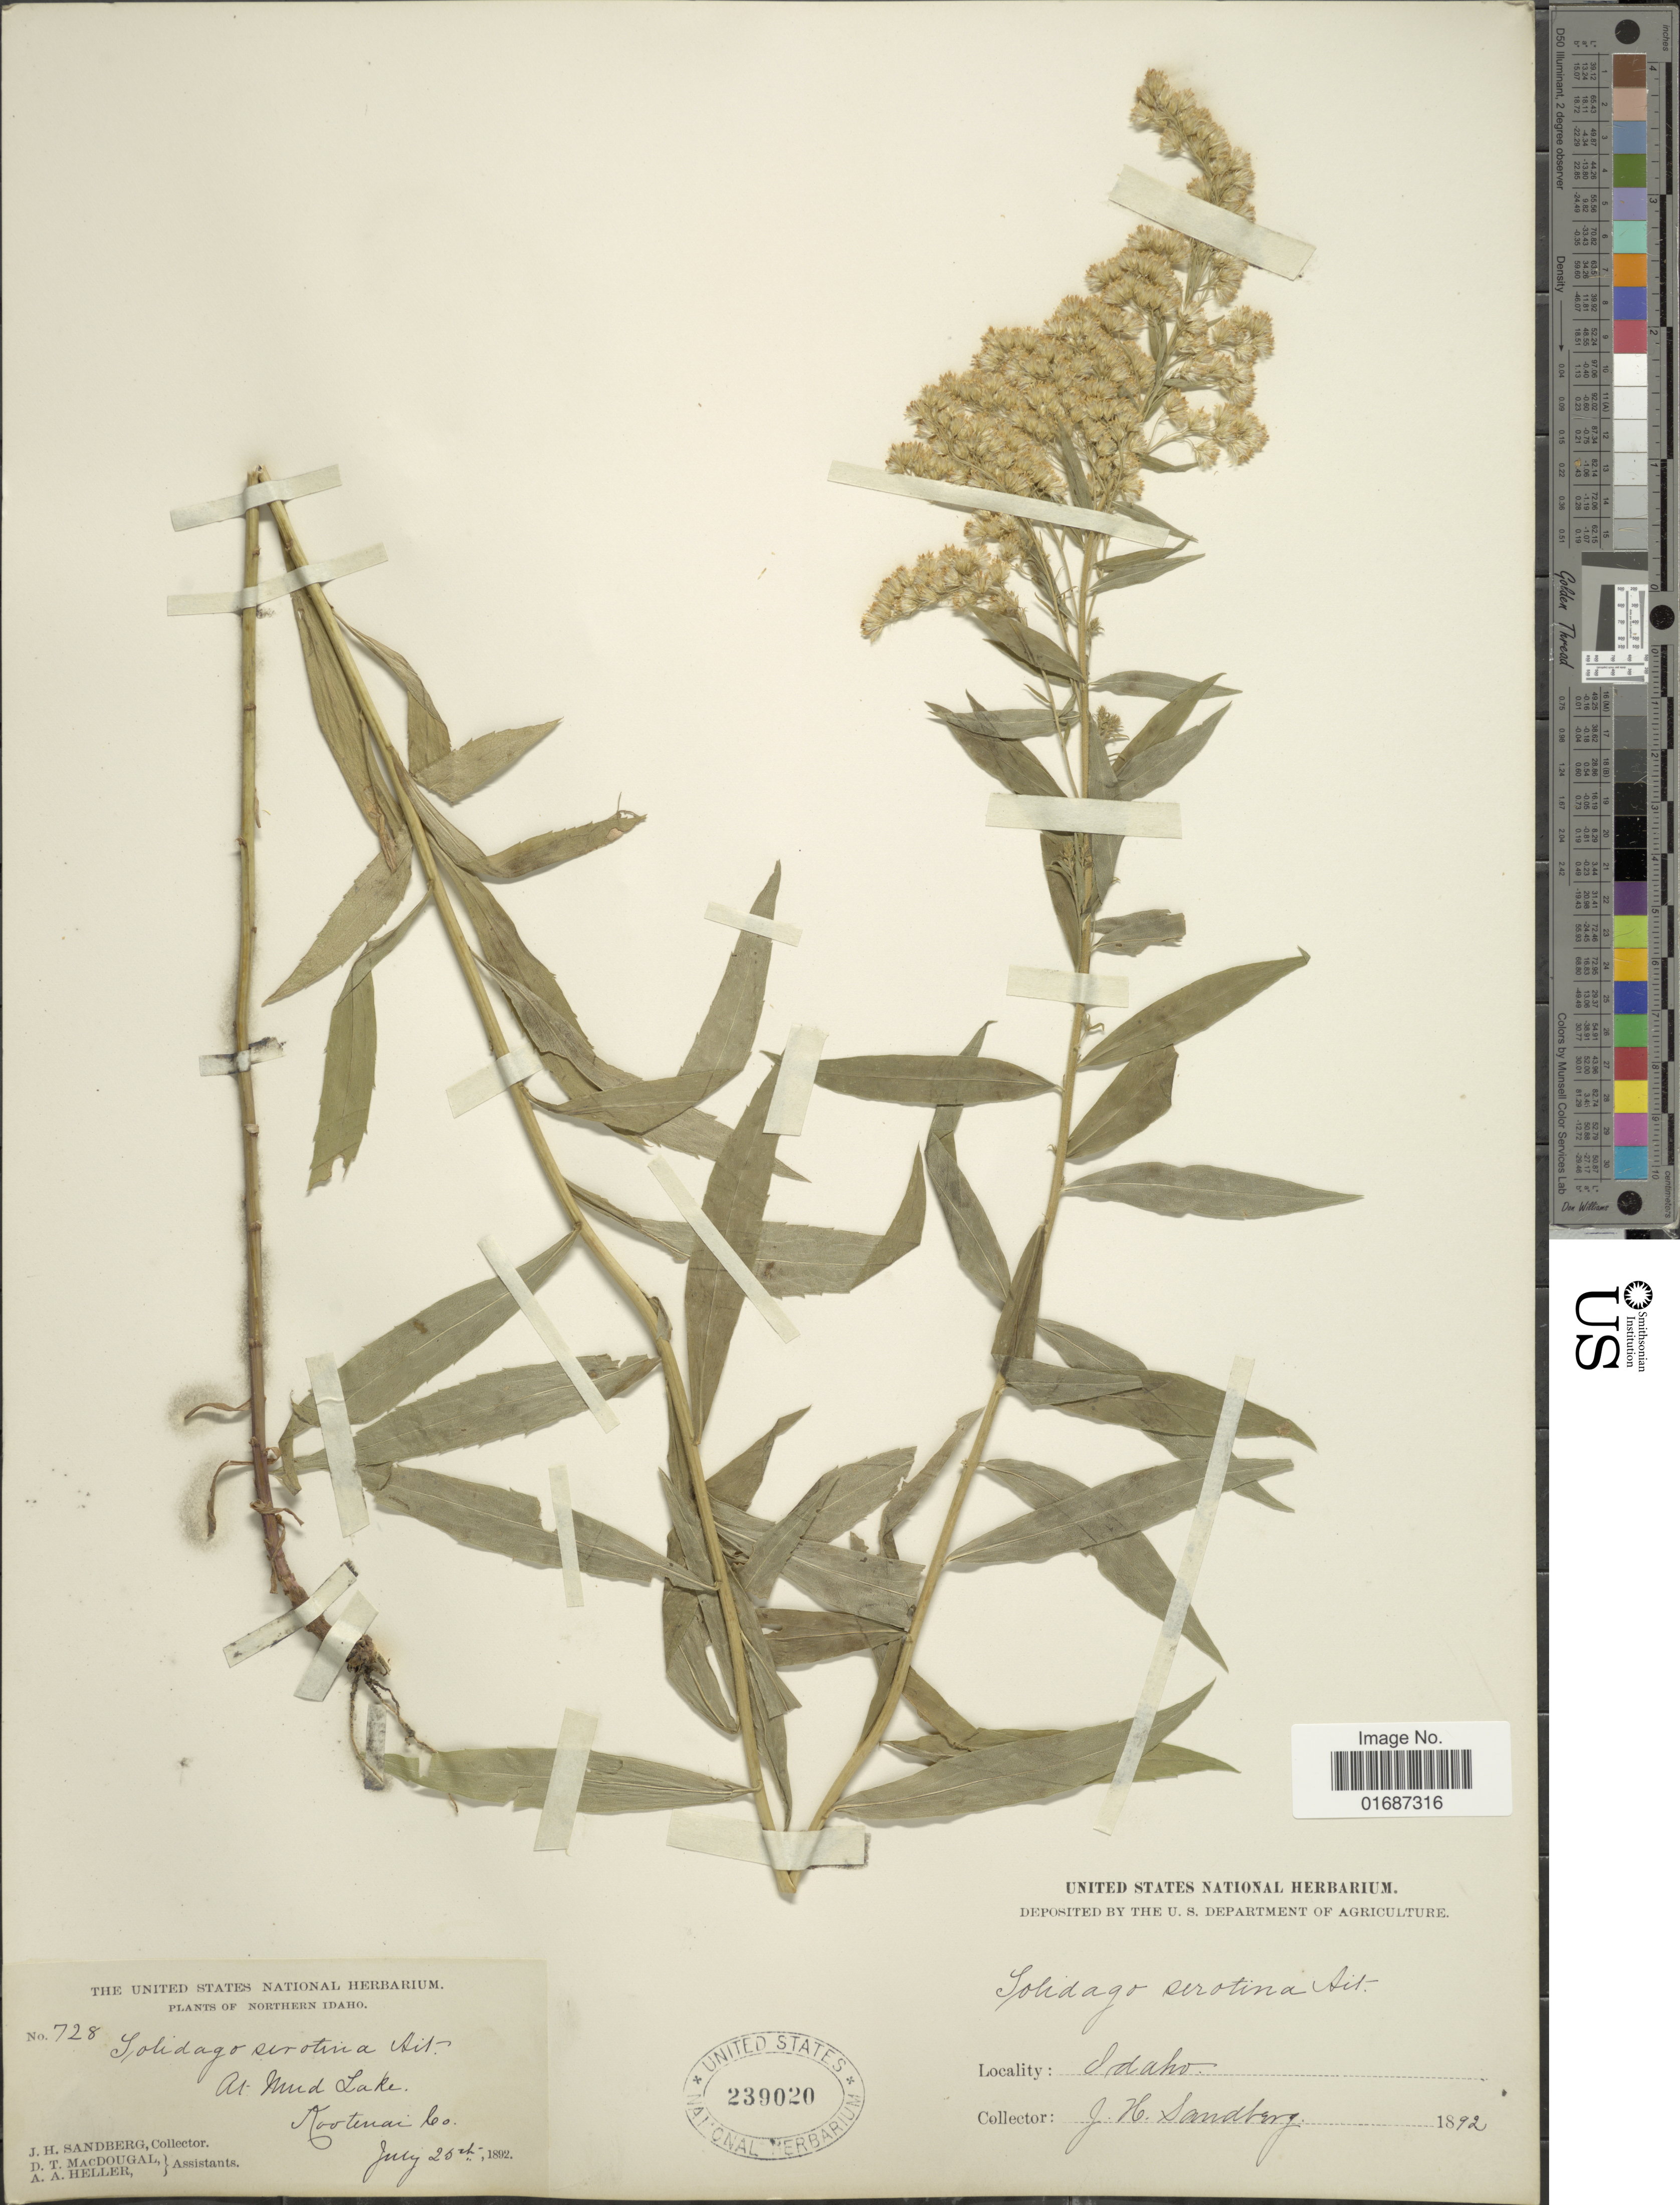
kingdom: Plantae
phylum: Tracheophyta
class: Magnoliopsida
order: Asterales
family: Asteraceae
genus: Solidago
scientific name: Solidago gigantea var. leiophylla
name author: Fernald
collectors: J. H. Sandberg, D. T. MacDougal & A. A. Heller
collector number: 728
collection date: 1892-07-25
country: United States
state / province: Idaho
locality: Northern Idhao, At Mud Lake, Kootenai Co.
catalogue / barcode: US 239020